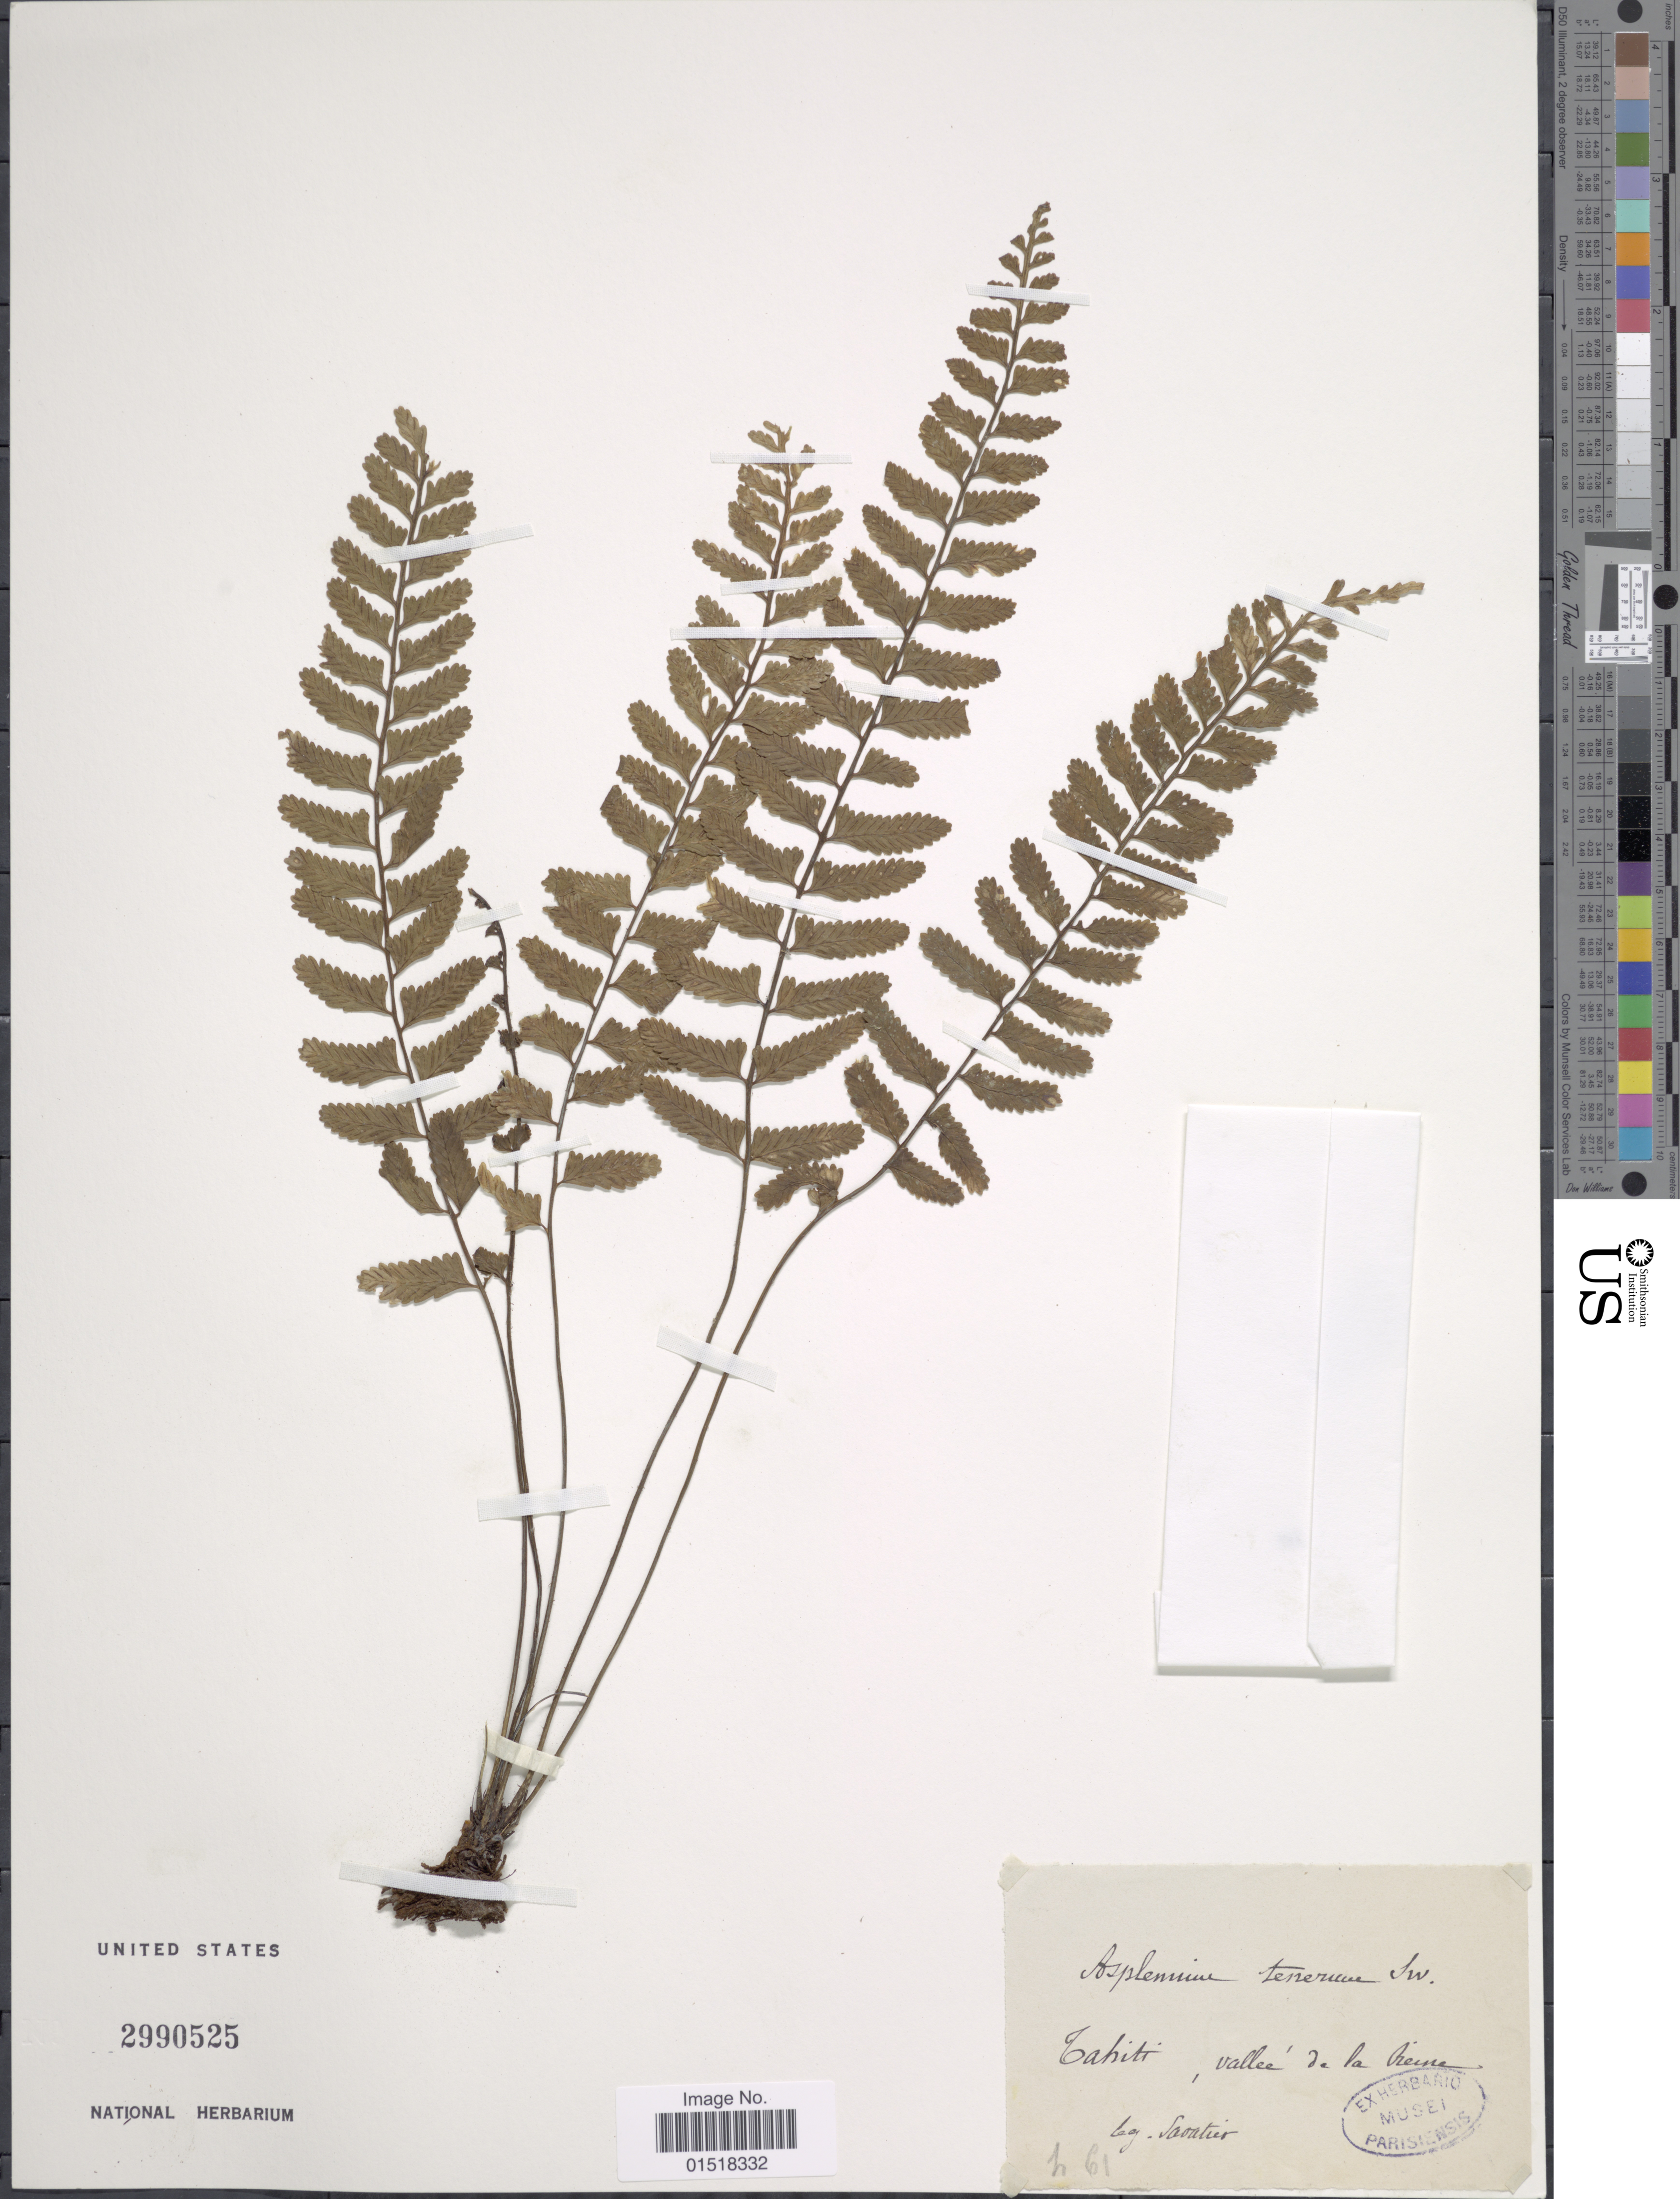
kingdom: Plantae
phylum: Tracheophyta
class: Polypodiopsida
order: Polypodiales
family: Aspleniaceae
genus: Asplenium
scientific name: Asplenium tenerum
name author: G. Forst.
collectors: Savatier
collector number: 61*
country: French Polynesia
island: Tahiti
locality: Tahiti, vallée de la Reine [interpreted]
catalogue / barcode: US 2990525